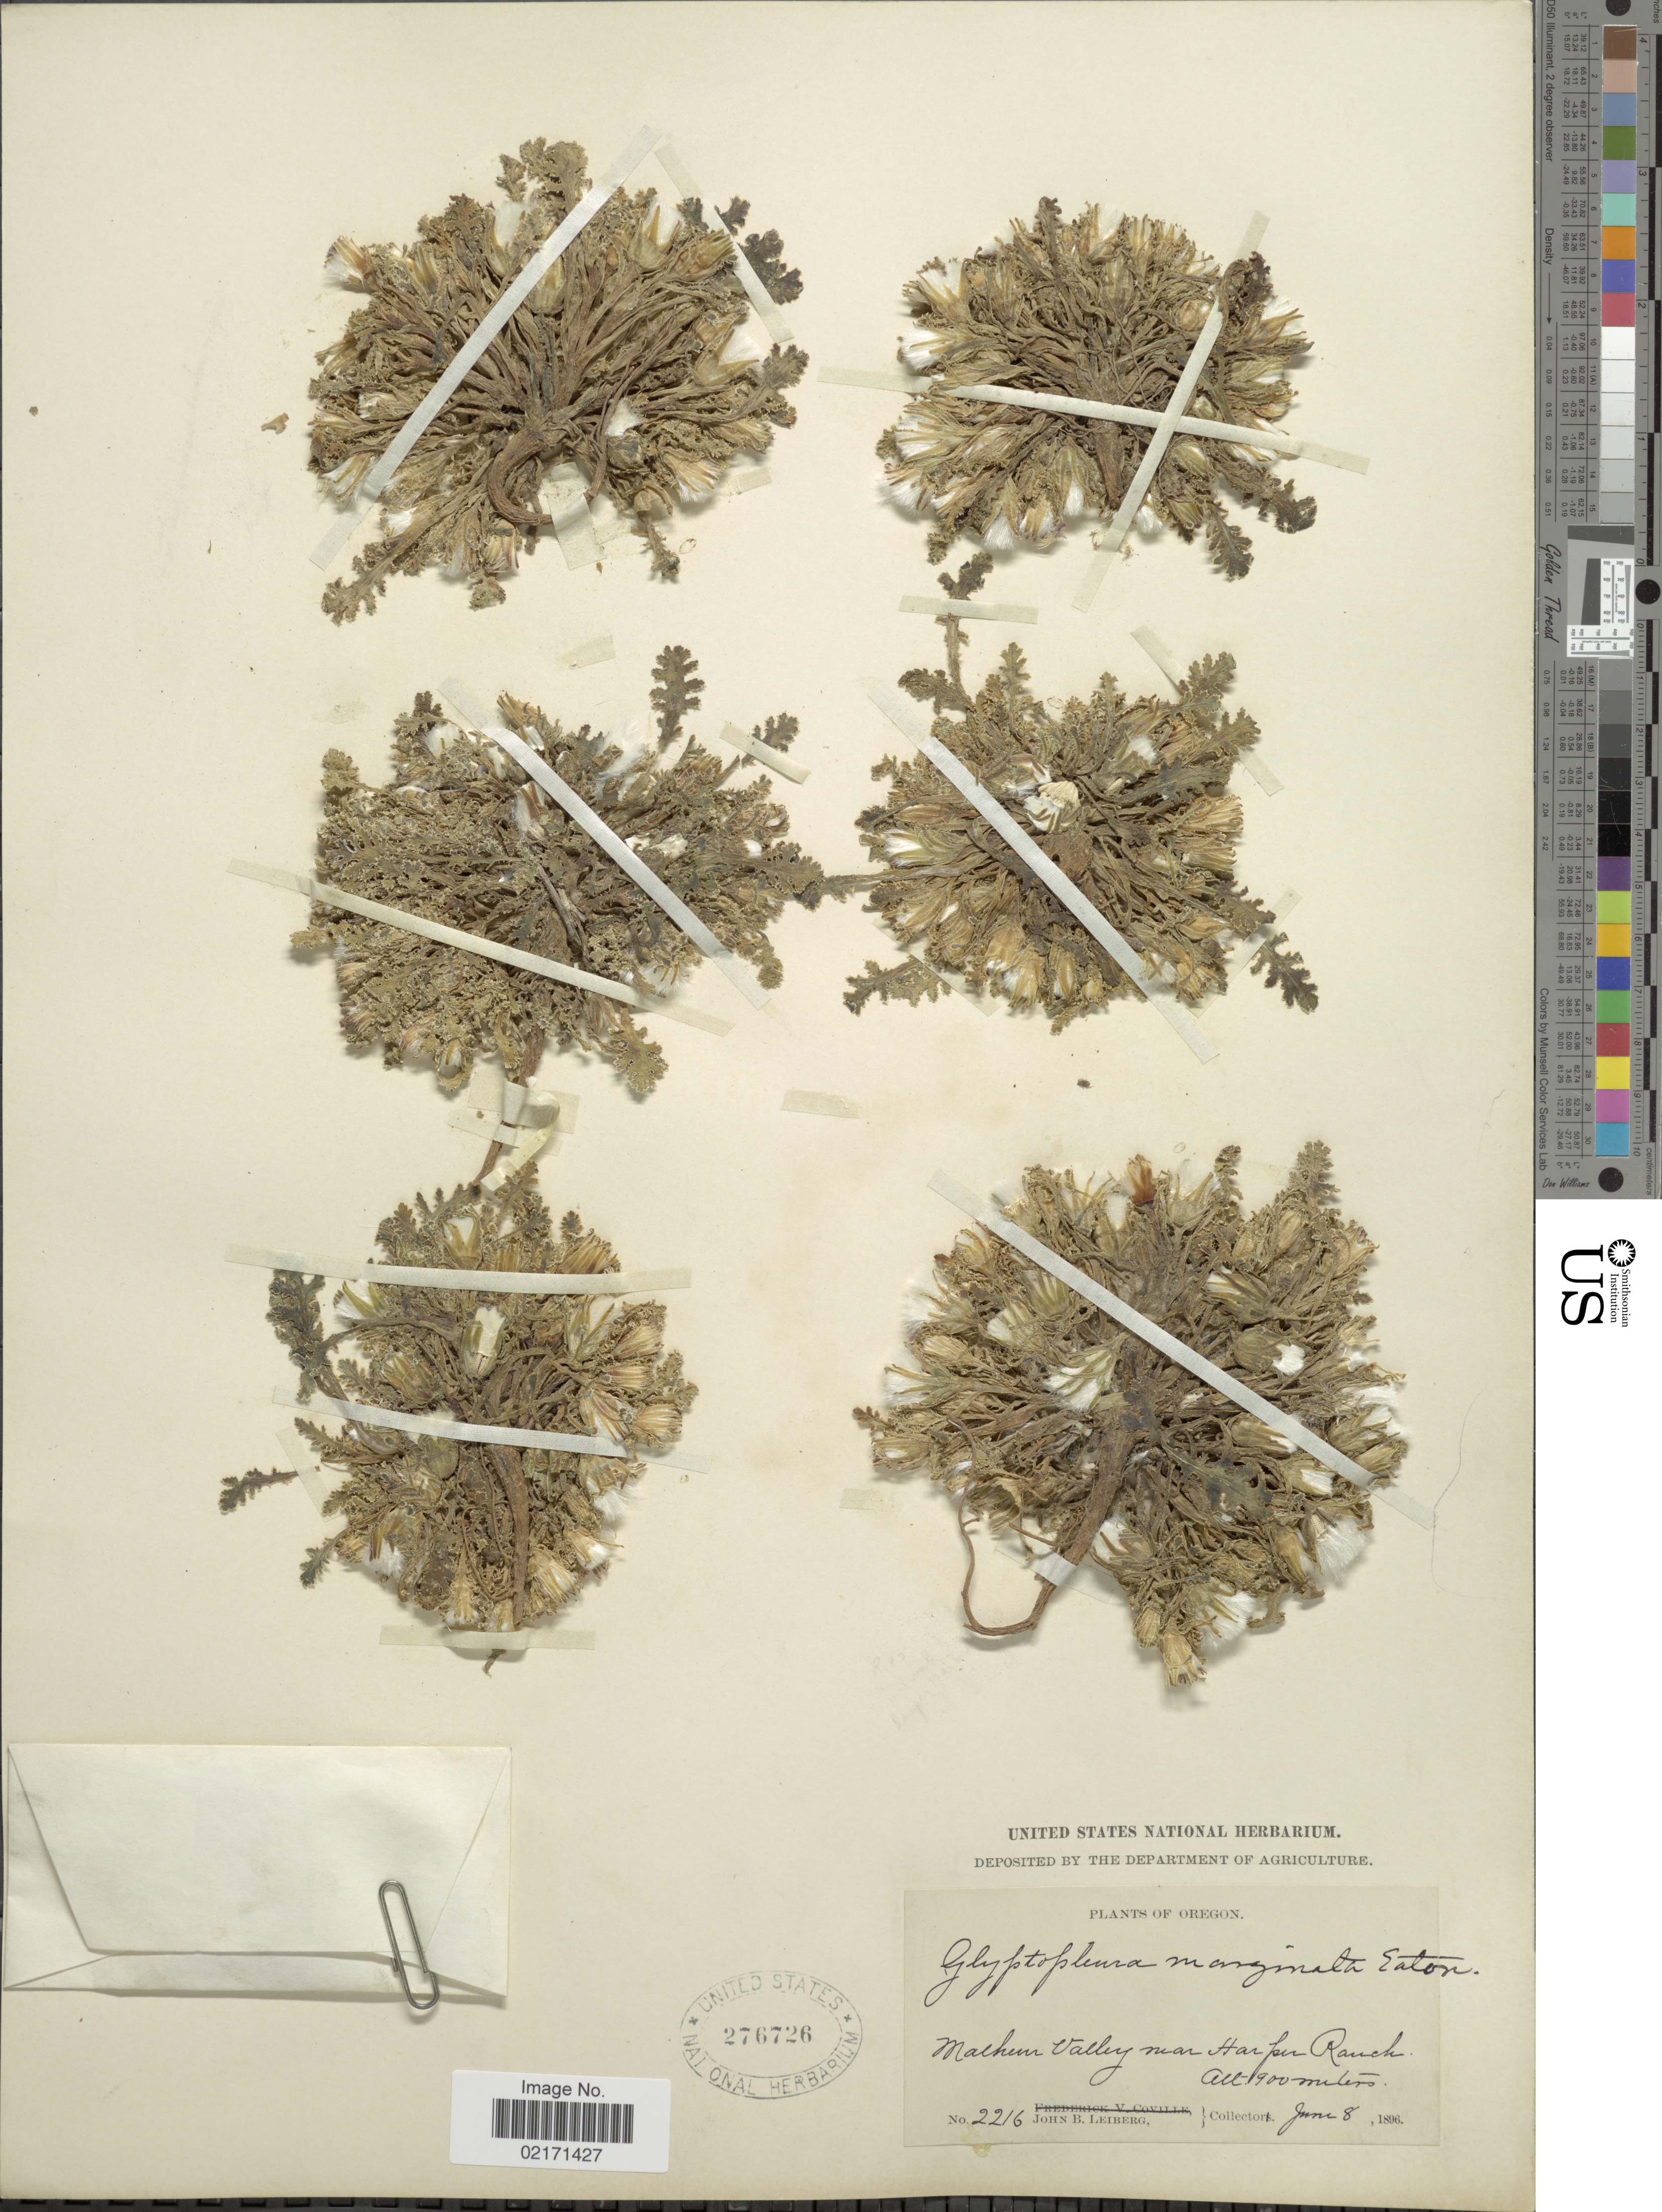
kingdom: Plantae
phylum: Tracheophyta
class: Magnoliopsida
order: Asterales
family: Asteraceae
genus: Glyptopleura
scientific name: Glyptopleura marginata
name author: D.C. Eaton in C. King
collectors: J. B. Leiberg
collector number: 2216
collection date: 1896-06-08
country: United States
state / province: Oregon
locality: Malheur Valley near Harper Ranch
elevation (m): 900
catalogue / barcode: US 276726